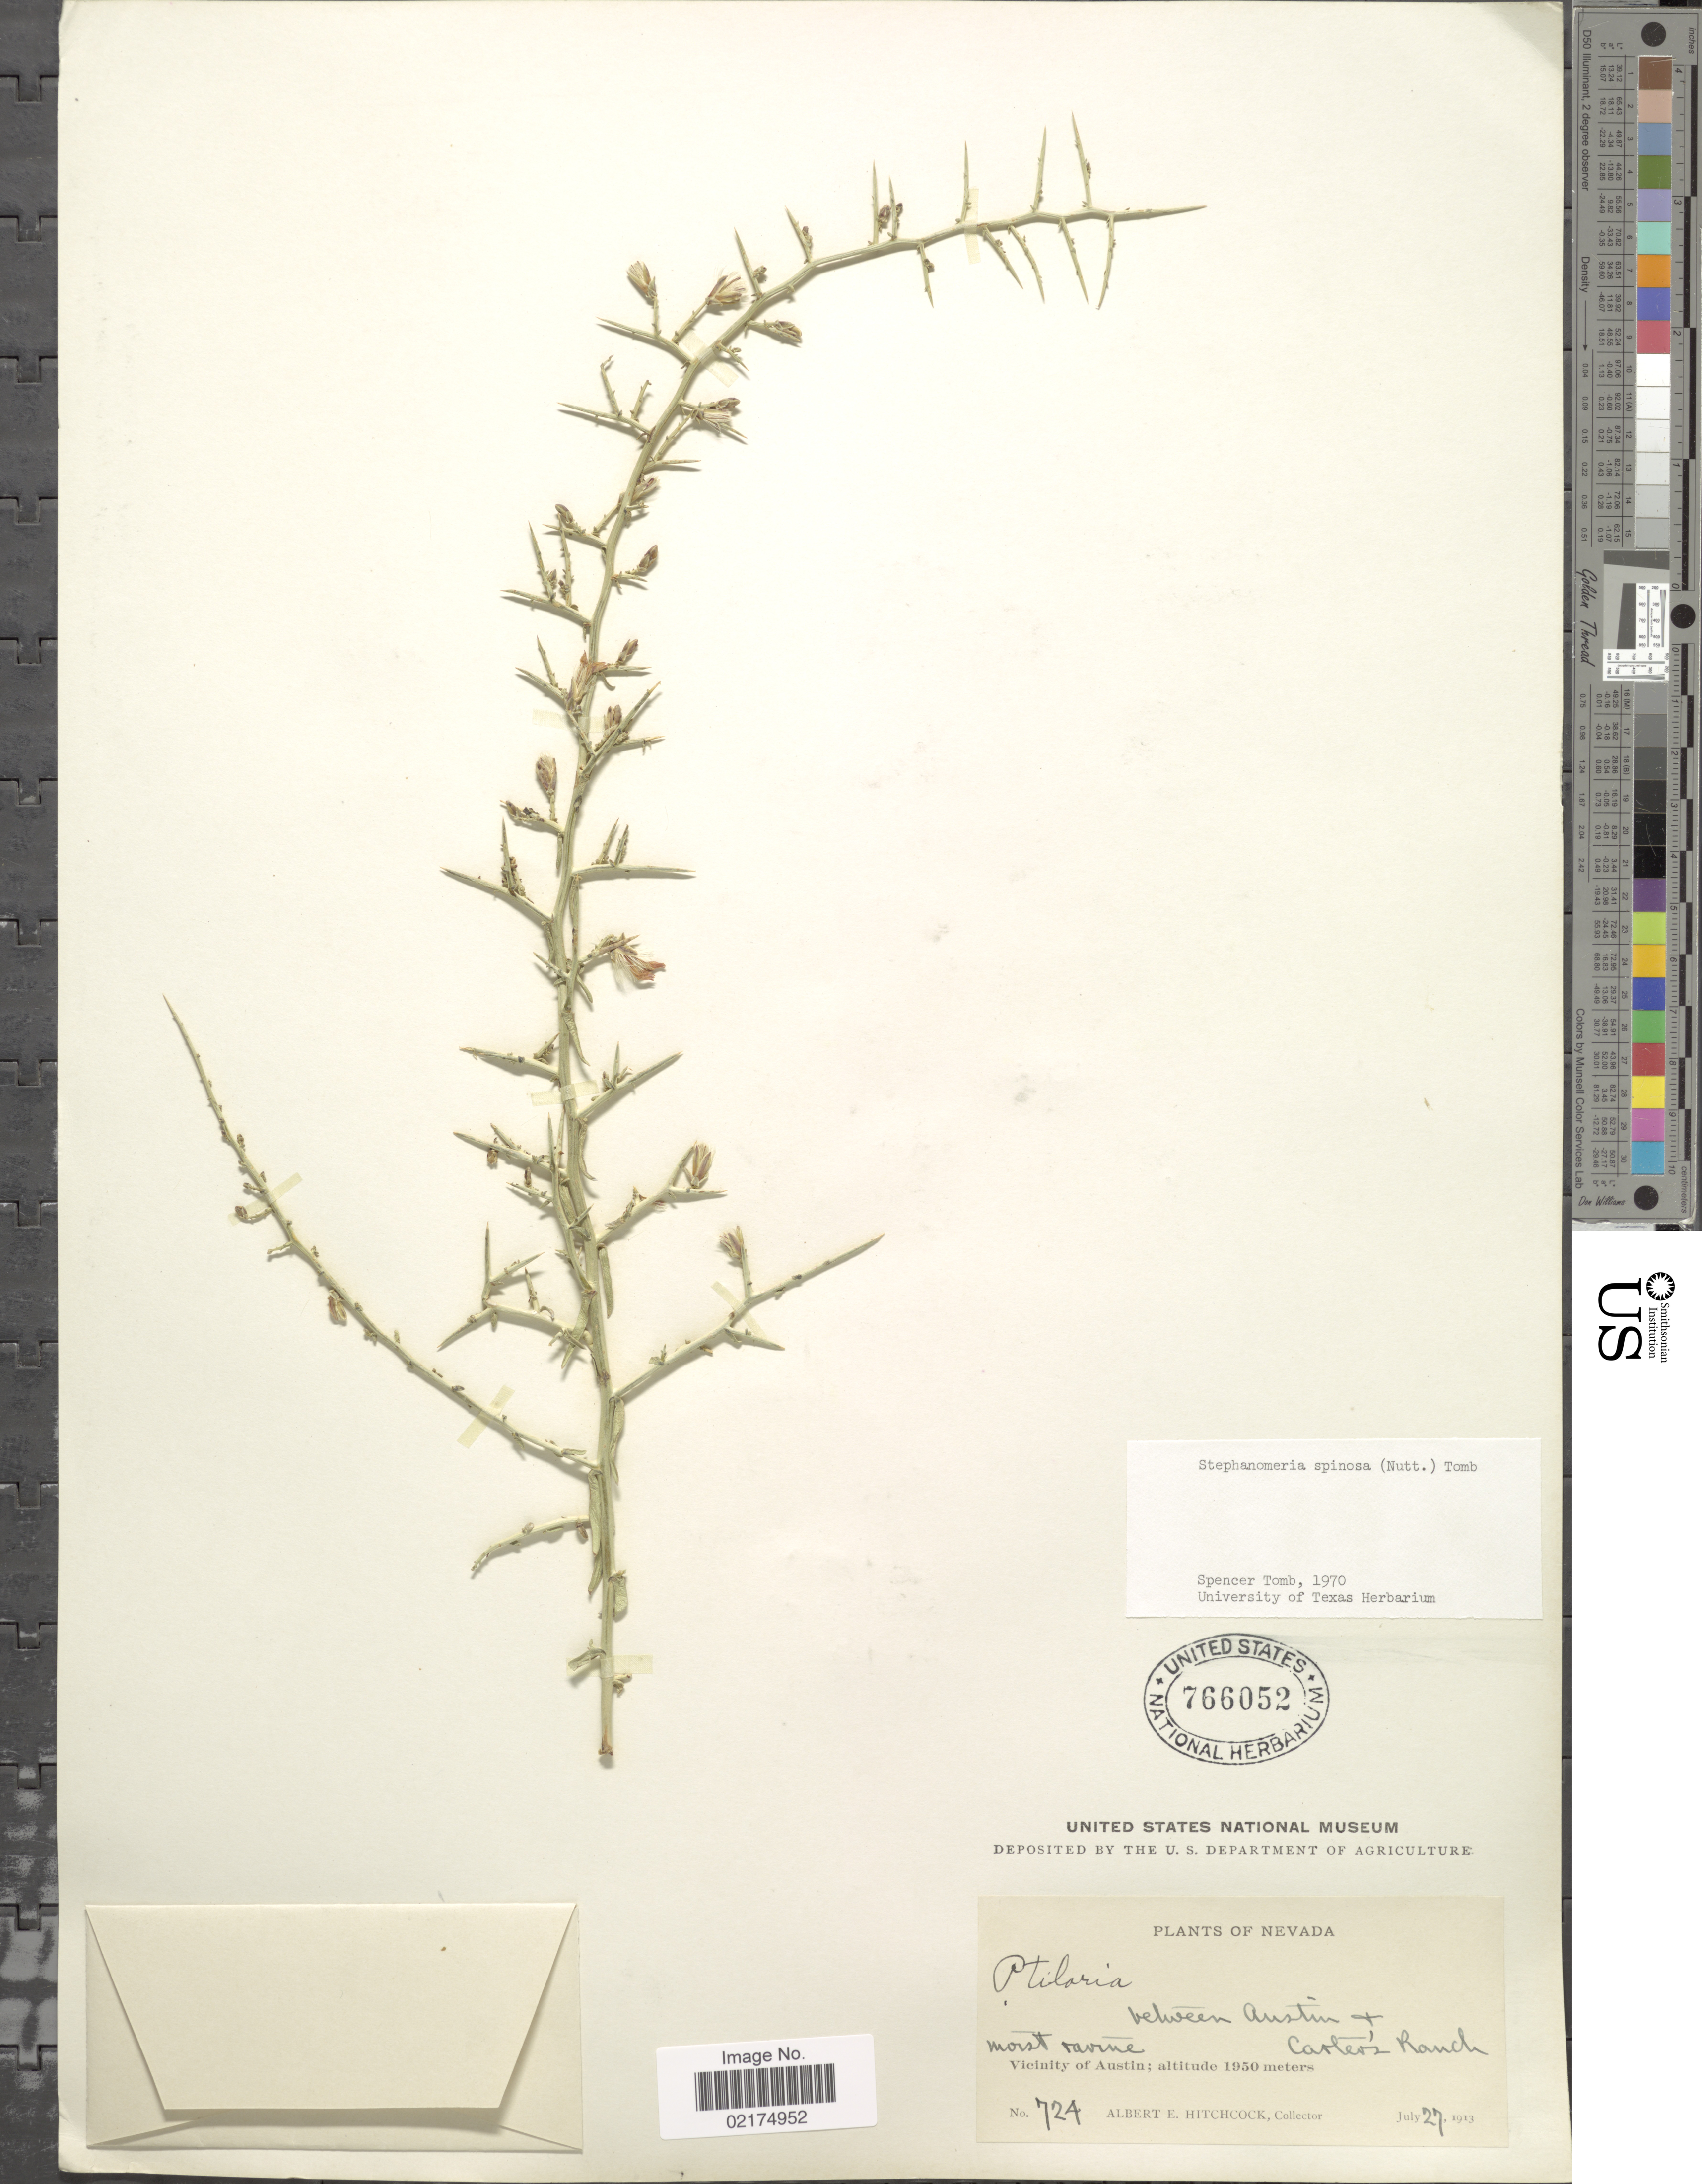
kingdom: Plantae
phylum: Tracheophyta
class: Magnoliopsida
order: Asterales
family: Asteraceae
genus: Pleiacanthus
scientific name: Pleiacanthus spinosus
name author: (Nutt.) Rydb.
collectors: A. Hitchcock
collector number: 724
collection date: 1913-07-27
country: United States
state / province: Nevada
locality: Between Austin & Carter's Ranch, vicinity of Austin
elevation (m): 1950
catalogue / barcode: US 766052